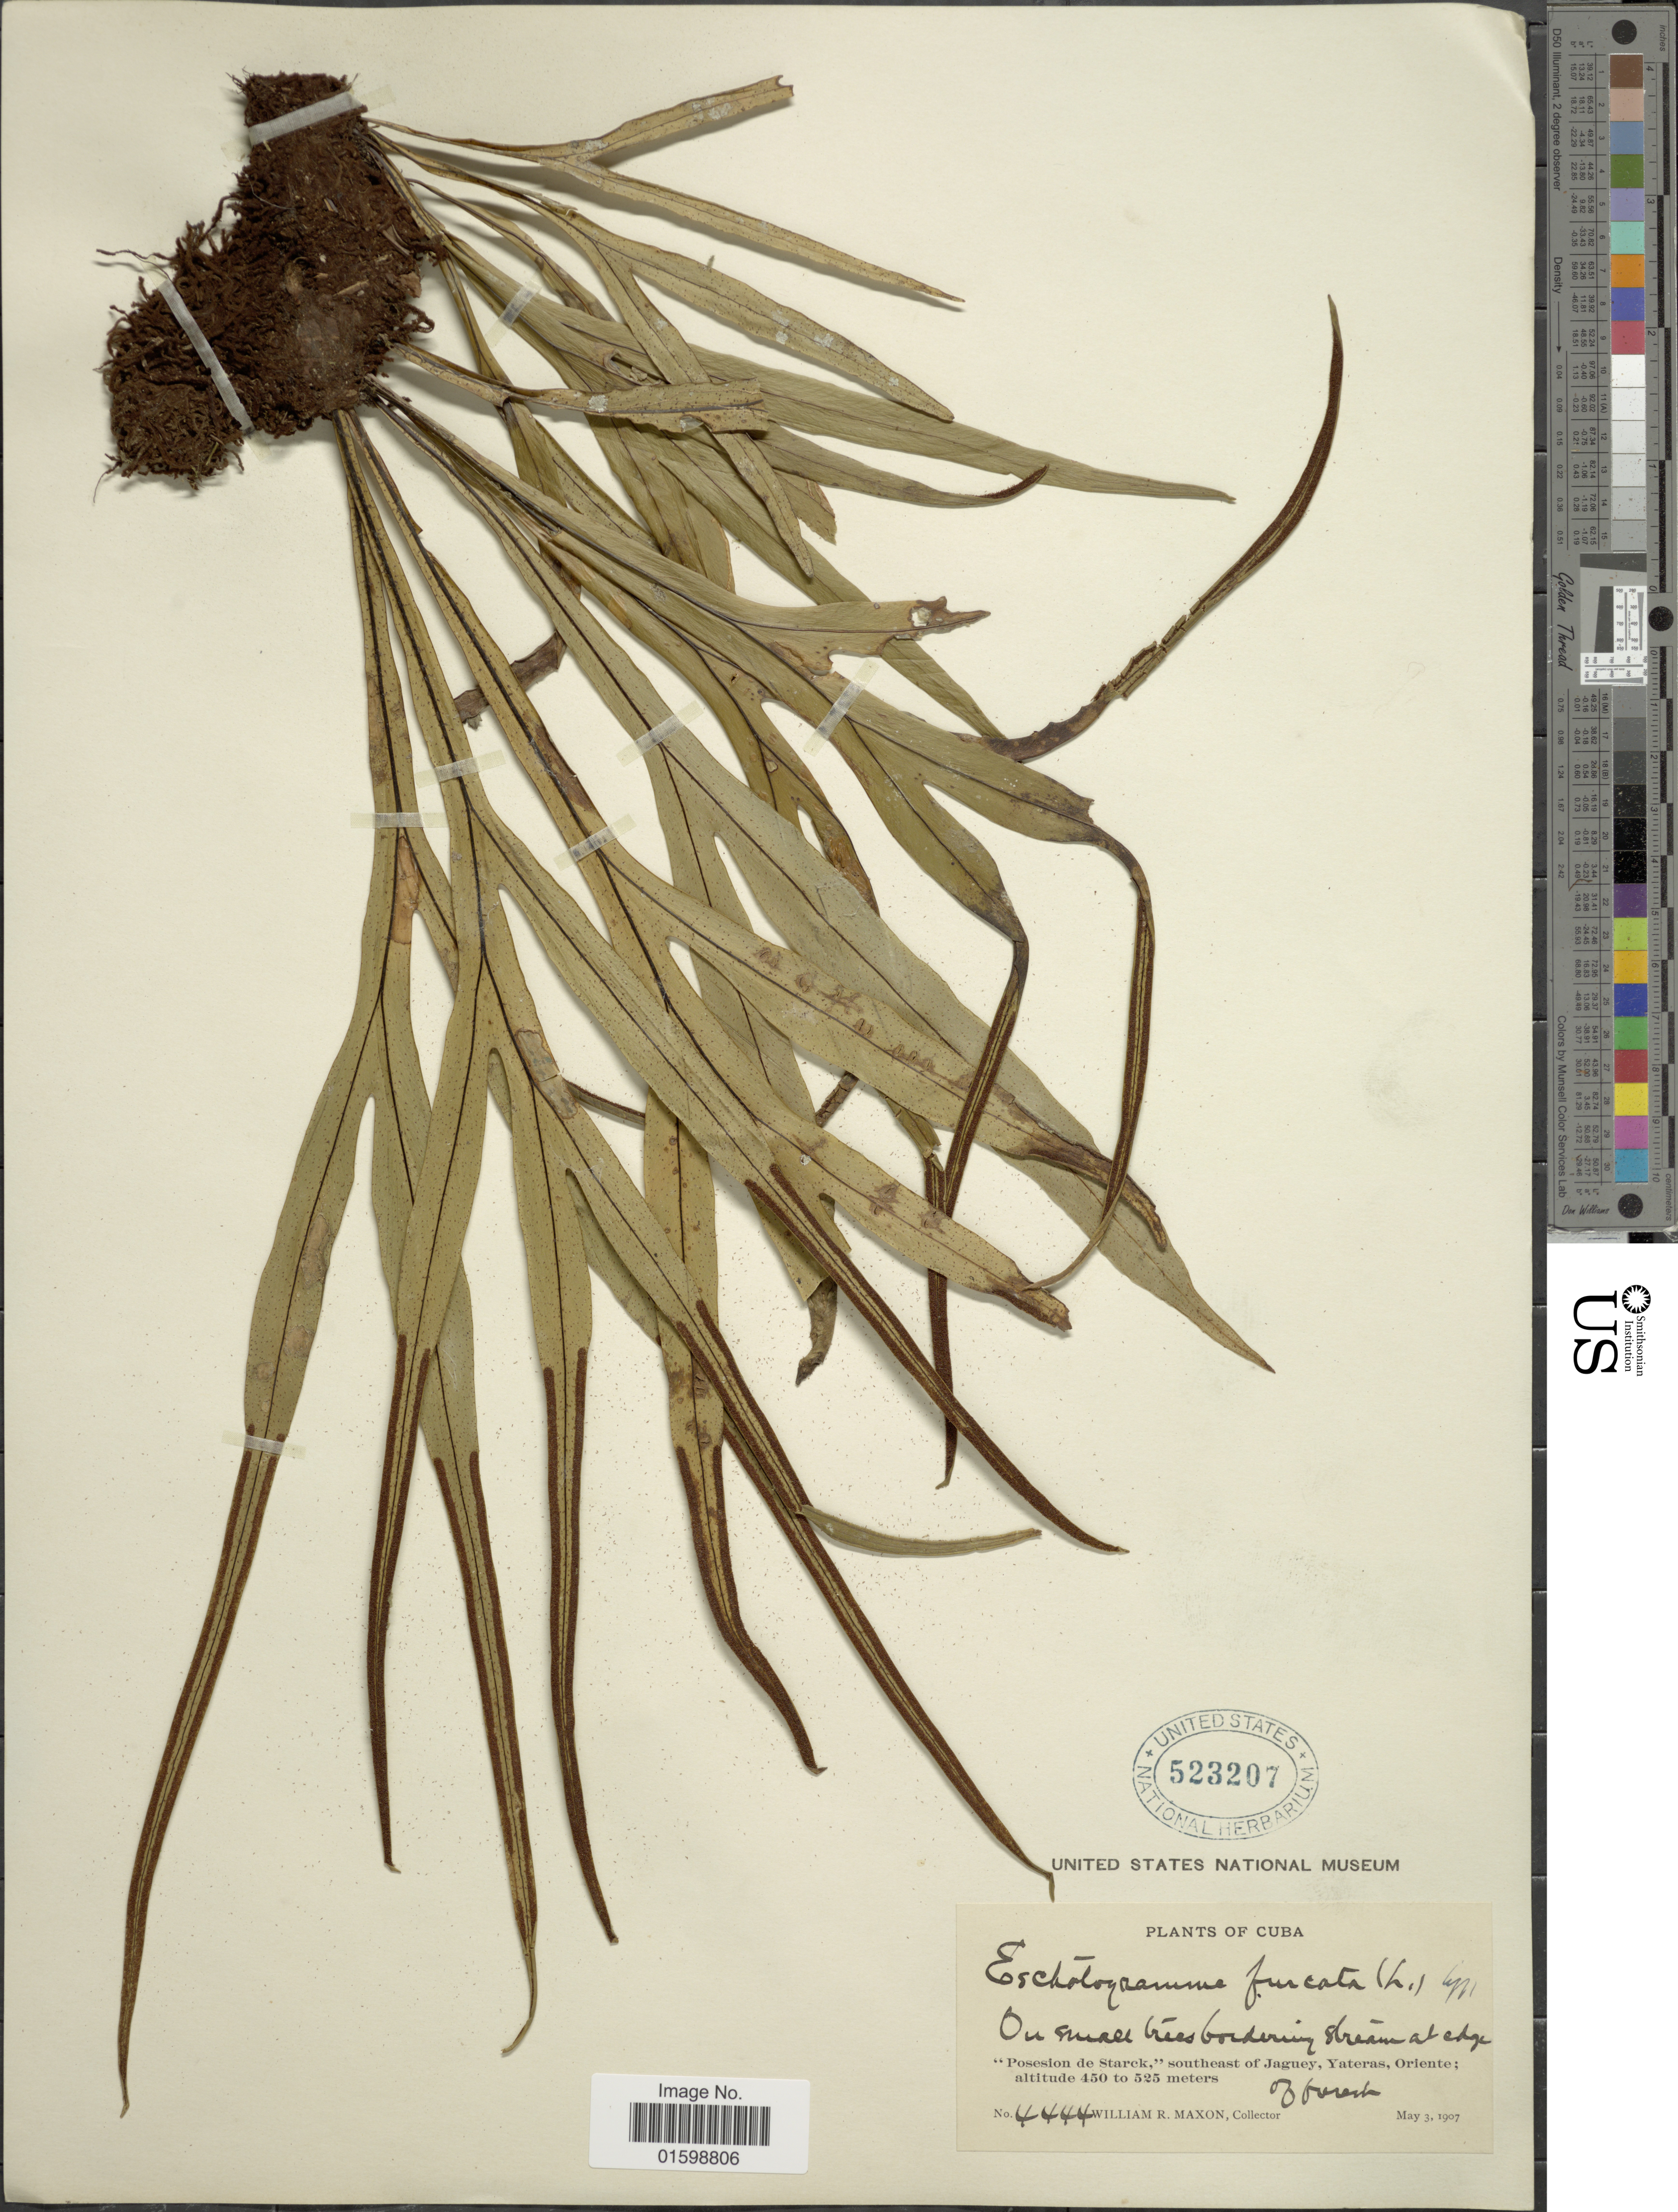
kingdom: Plantae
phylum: Tracheophyta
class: Polypodiopsida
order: Polypodiales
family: Polypodiaceae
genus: Pleopeltis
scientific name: Pleopeltis furcata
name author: (L.) A.R. Sm.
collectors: W. R. Maxon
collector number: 4444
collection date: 1907-05-03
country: Cuba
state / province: Oriente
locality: On small trees bordering stream at edge of forest, "Posesion de Starck", southeast of Jaguey, Yateras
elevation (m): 450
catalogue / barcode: US 523207